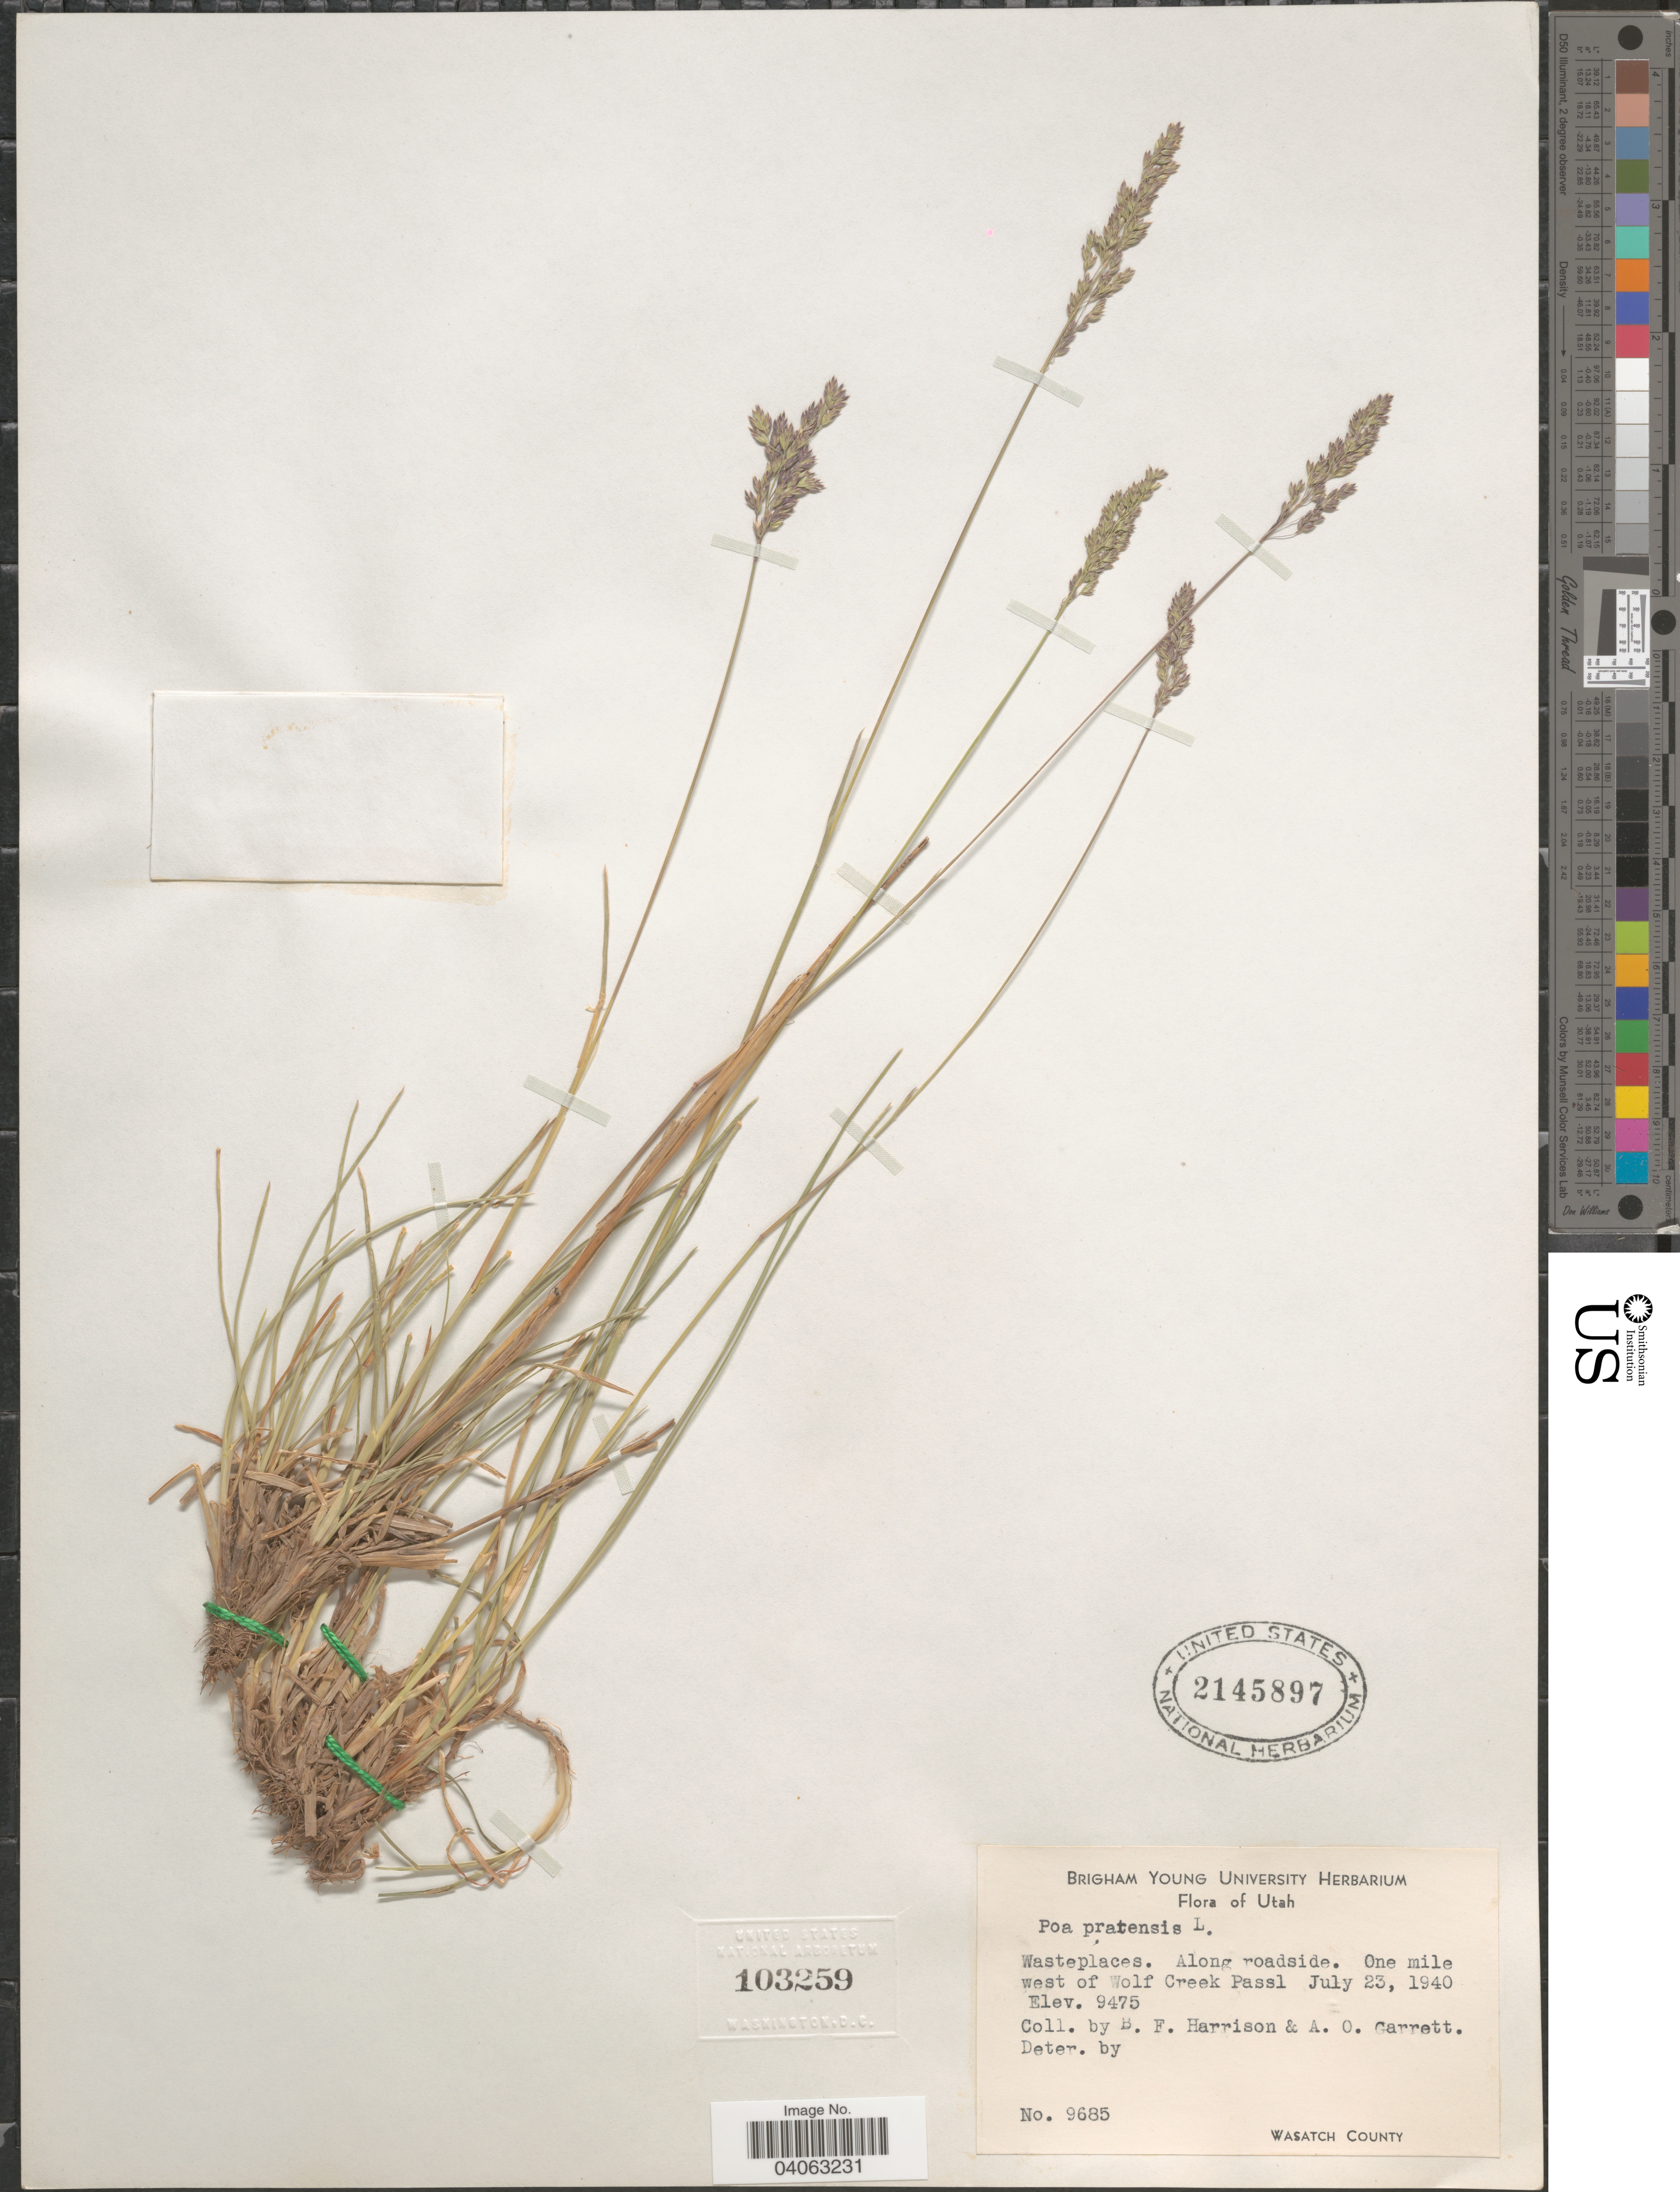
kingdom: Plantae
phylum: Tracheophyta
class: Liliopsida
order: Poales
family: Poaceae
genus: Poa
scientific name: Poa pratensis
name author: L.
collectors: B. F. Harrison & A. O. Garrett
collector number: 9685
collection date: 1940-07-23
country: United States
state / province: Utah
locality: Along roadside. One mile west of Wolf Creek Passl. Wasatch County.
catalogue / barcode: US 2145897